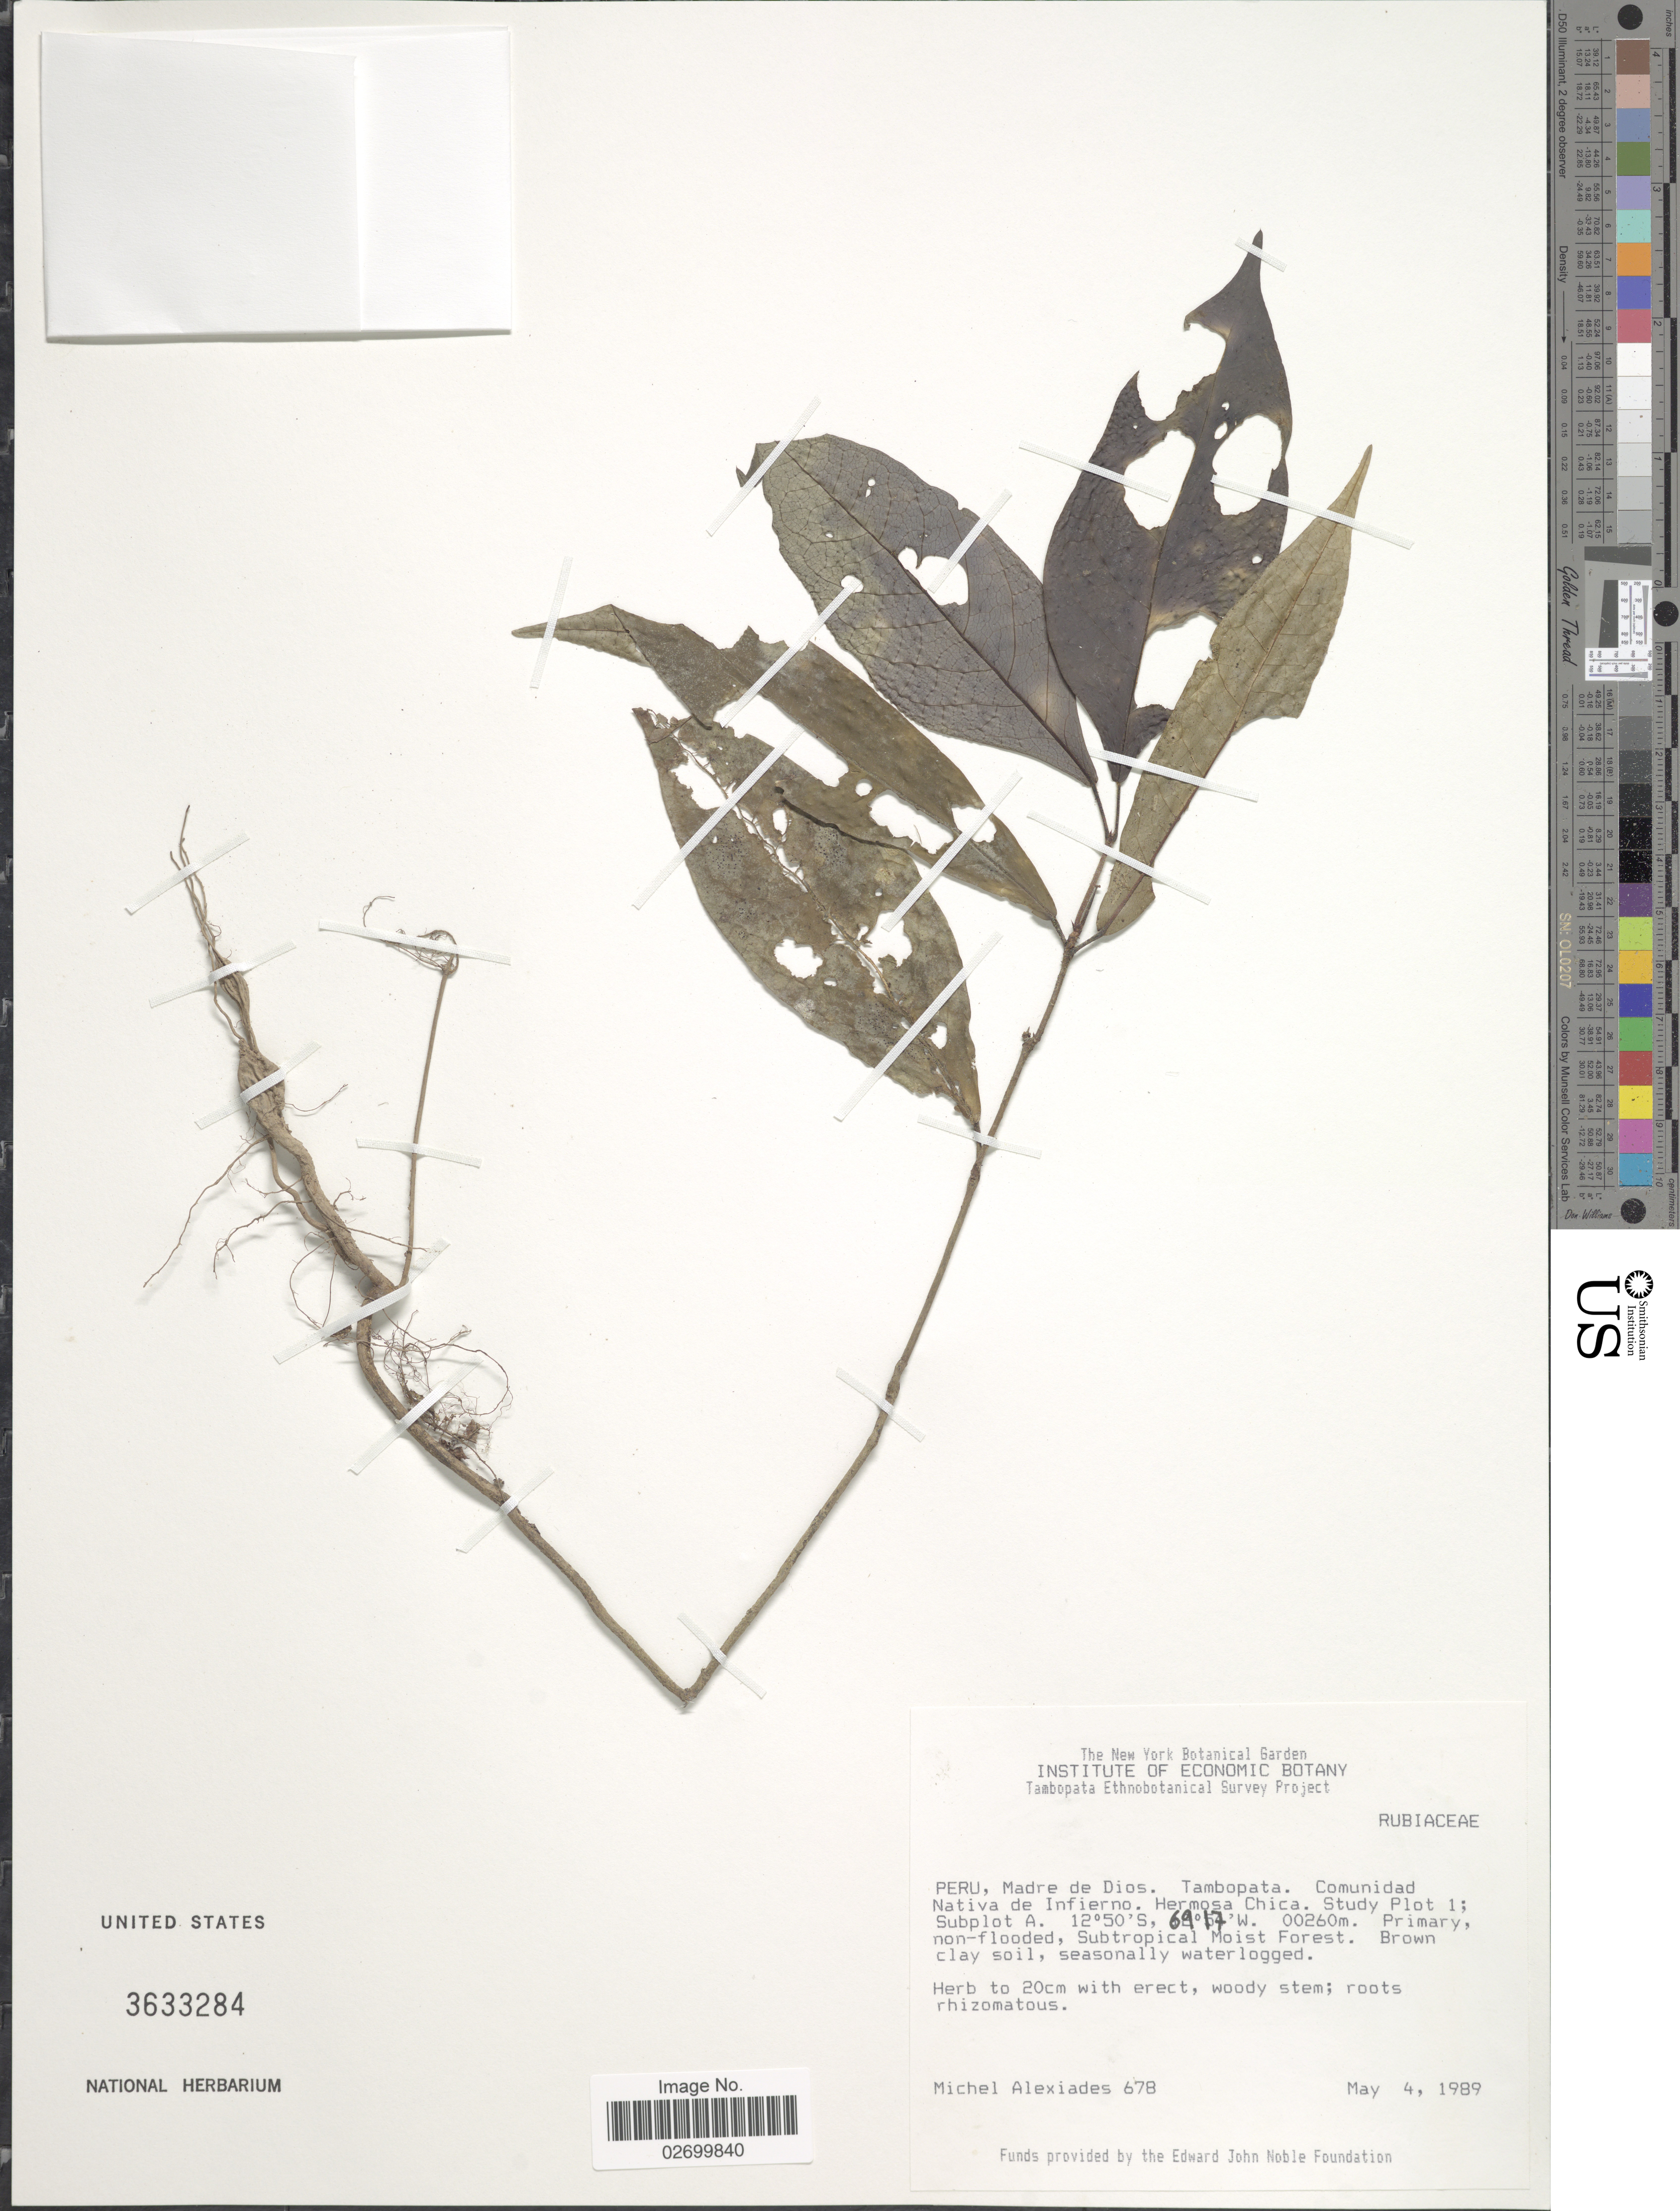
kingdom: Plantae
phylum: Tracheophyta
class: Magnoliopsida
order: Gentianales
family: Rubiaceae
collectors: M. Alexiades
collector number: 678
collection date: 1989-05-04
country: Peru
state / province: Madre de Dios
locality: Tambopata. Comunidad Nativa de Infierno. Hermosa Chica. Study Plot 1; Subplot A.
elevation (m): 260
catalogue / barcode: US 3633284